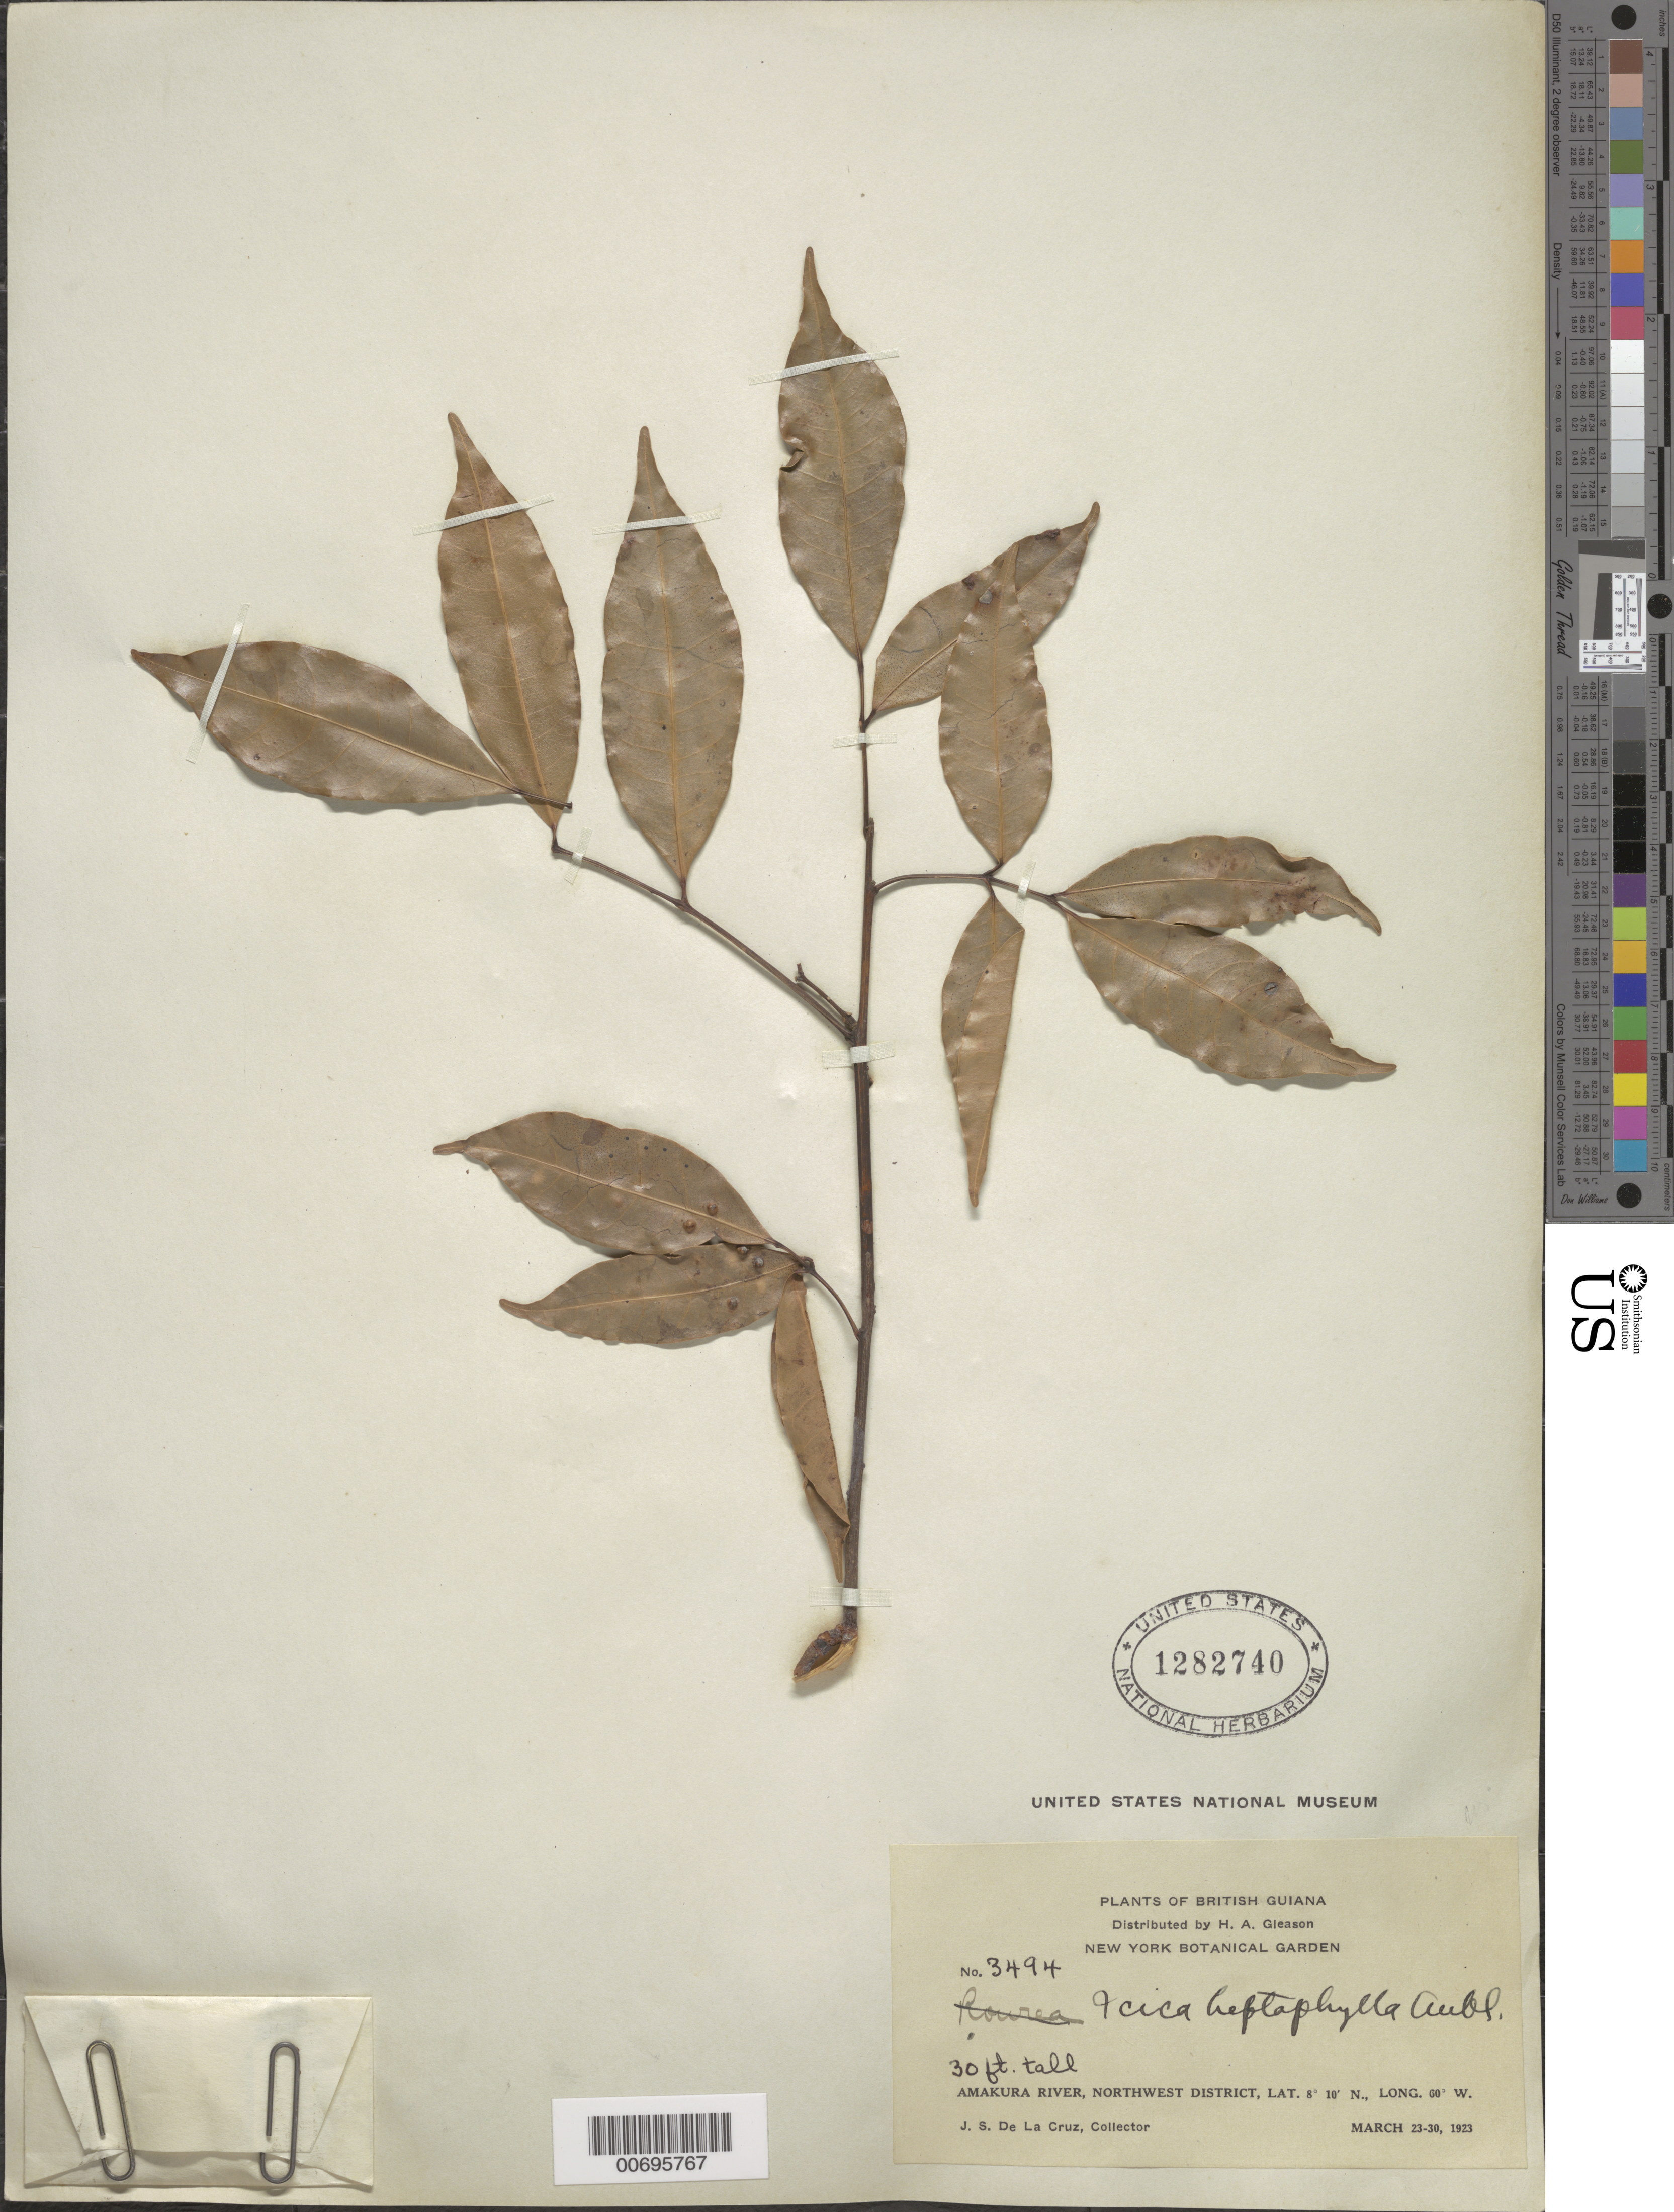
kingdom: Plantae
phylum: Tracheophyta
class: Magnoliopsida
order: Sapindales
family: Burseraceae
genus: Protium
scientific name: Protium heptaphyllum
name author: (Aubl.) Marchand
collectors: J. S. de la Cruz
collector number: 3494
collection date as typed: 23-Mar-23 to 30-Mar-23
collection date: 1923-03-23/1923-03-30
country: Guyana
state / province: Barima-Waini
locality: Amakura R., NW District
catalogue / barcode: US 1282740